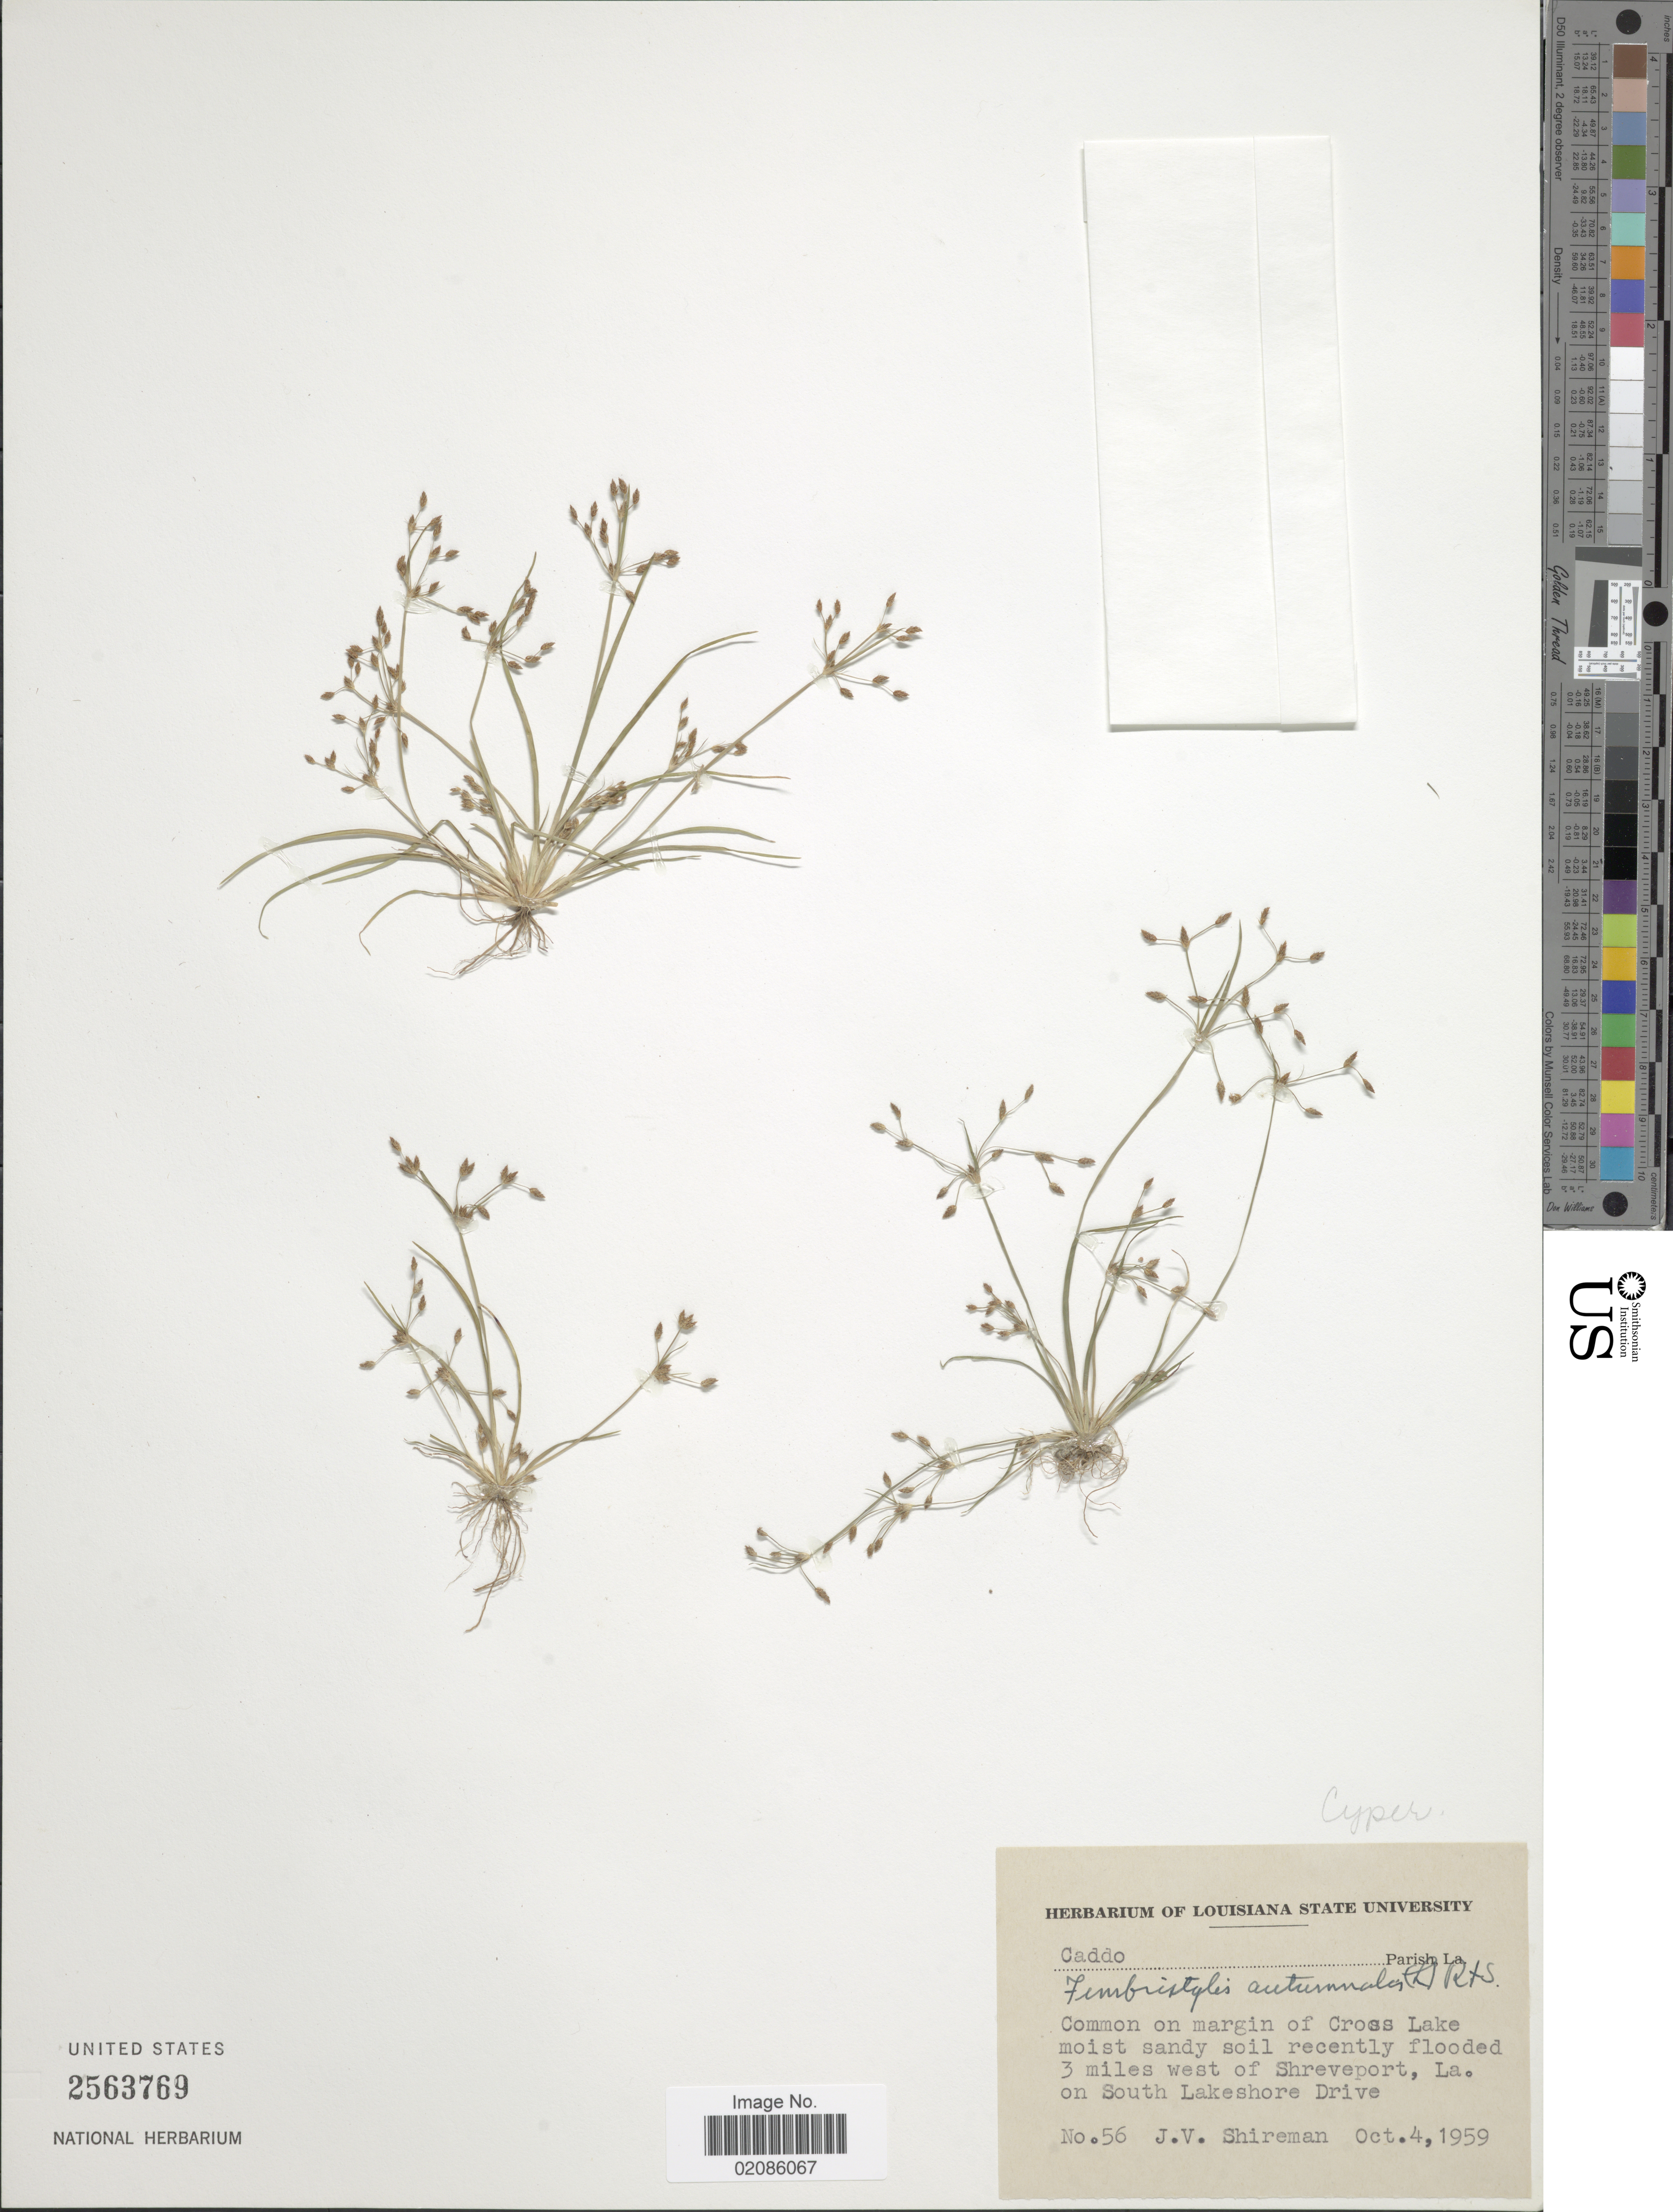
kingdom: Plantae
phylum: Tracheophyta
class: Liliopsida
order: Poales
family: Cyperaceae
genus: Fimbristylis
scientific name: Fimbristylis autumnalis (L.) Roem. & Schult.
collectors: J. Shireman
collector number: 56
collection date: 1959-10-04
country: United States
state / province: Louisiana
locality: Caddo Parish. Common on margin of Cross Lake moist sandy soil recently flooded 3 miles west of Shreveport, La. on South Lakeshore Drive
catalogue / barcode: US 2563769